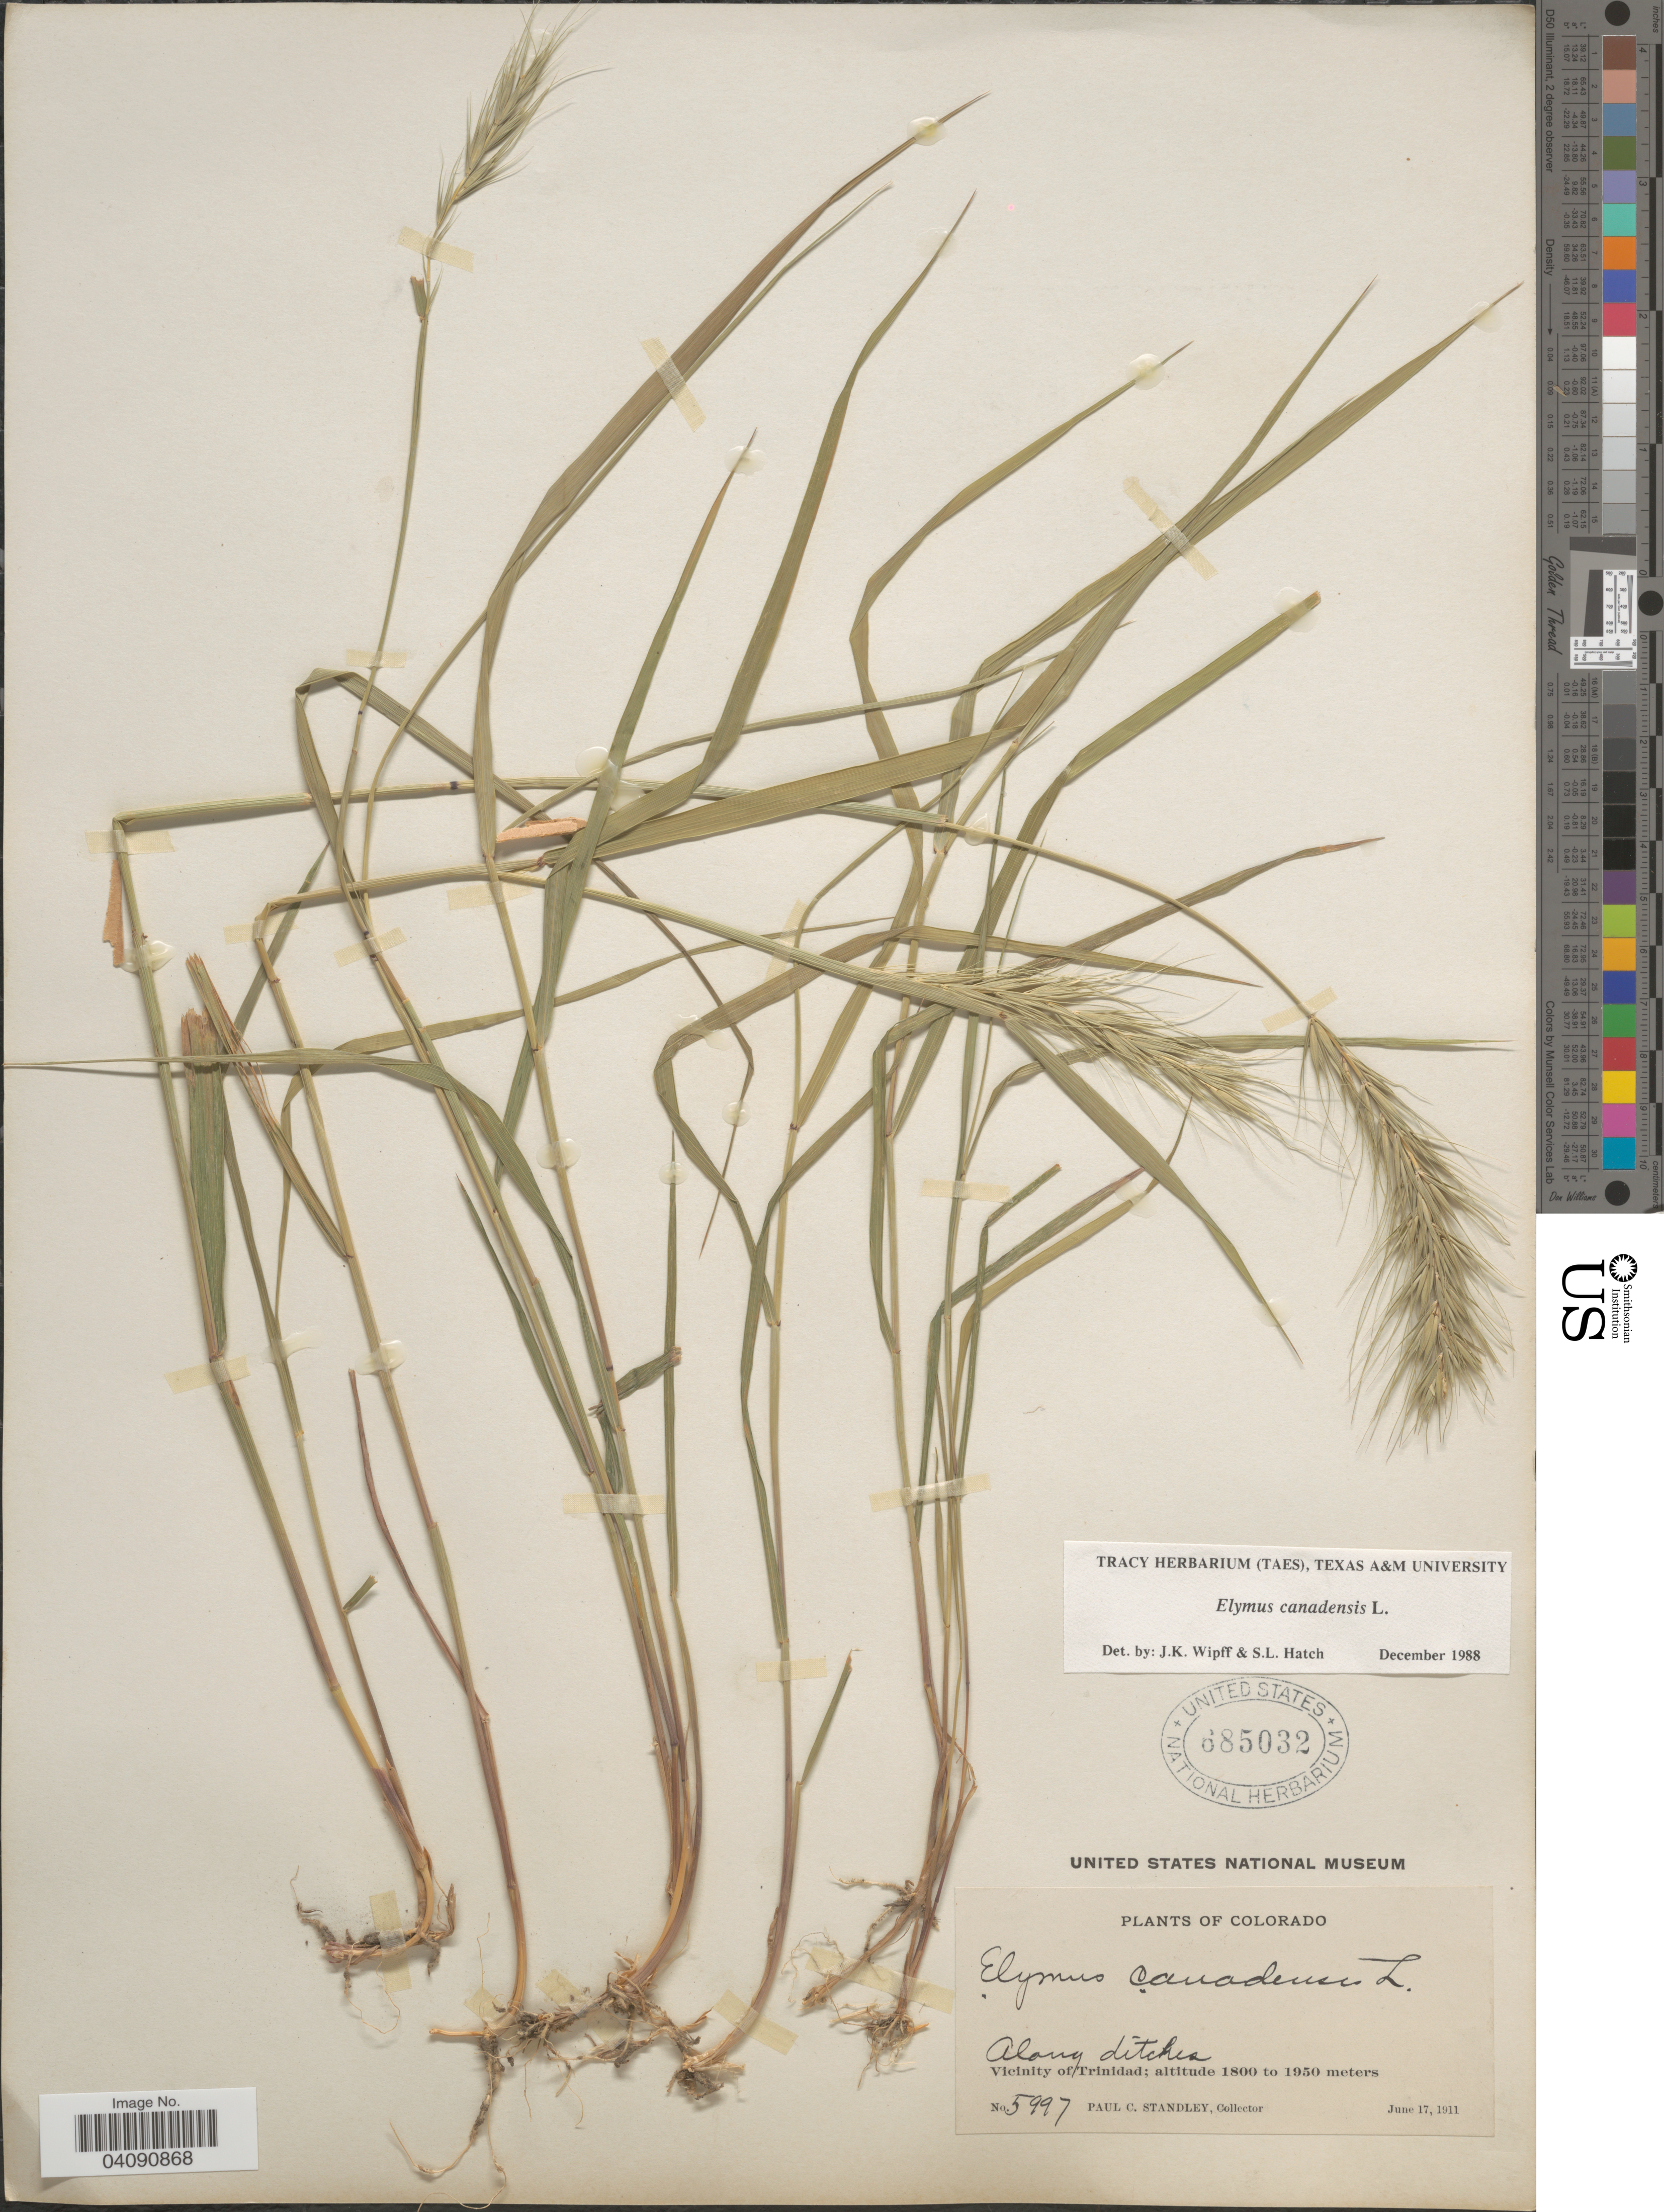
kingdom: Plantae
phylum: Tracheophyta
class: Liliopsida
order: Poales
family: Poaceae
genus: Elymus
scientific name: Elymus canadensis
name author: L.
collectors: P. C. Standley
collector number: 5997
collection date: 1911-06-17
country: United States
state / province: Colorado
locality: Along ditches. Vicinity of Trinidad.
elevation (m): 1800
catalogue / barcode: US 685032